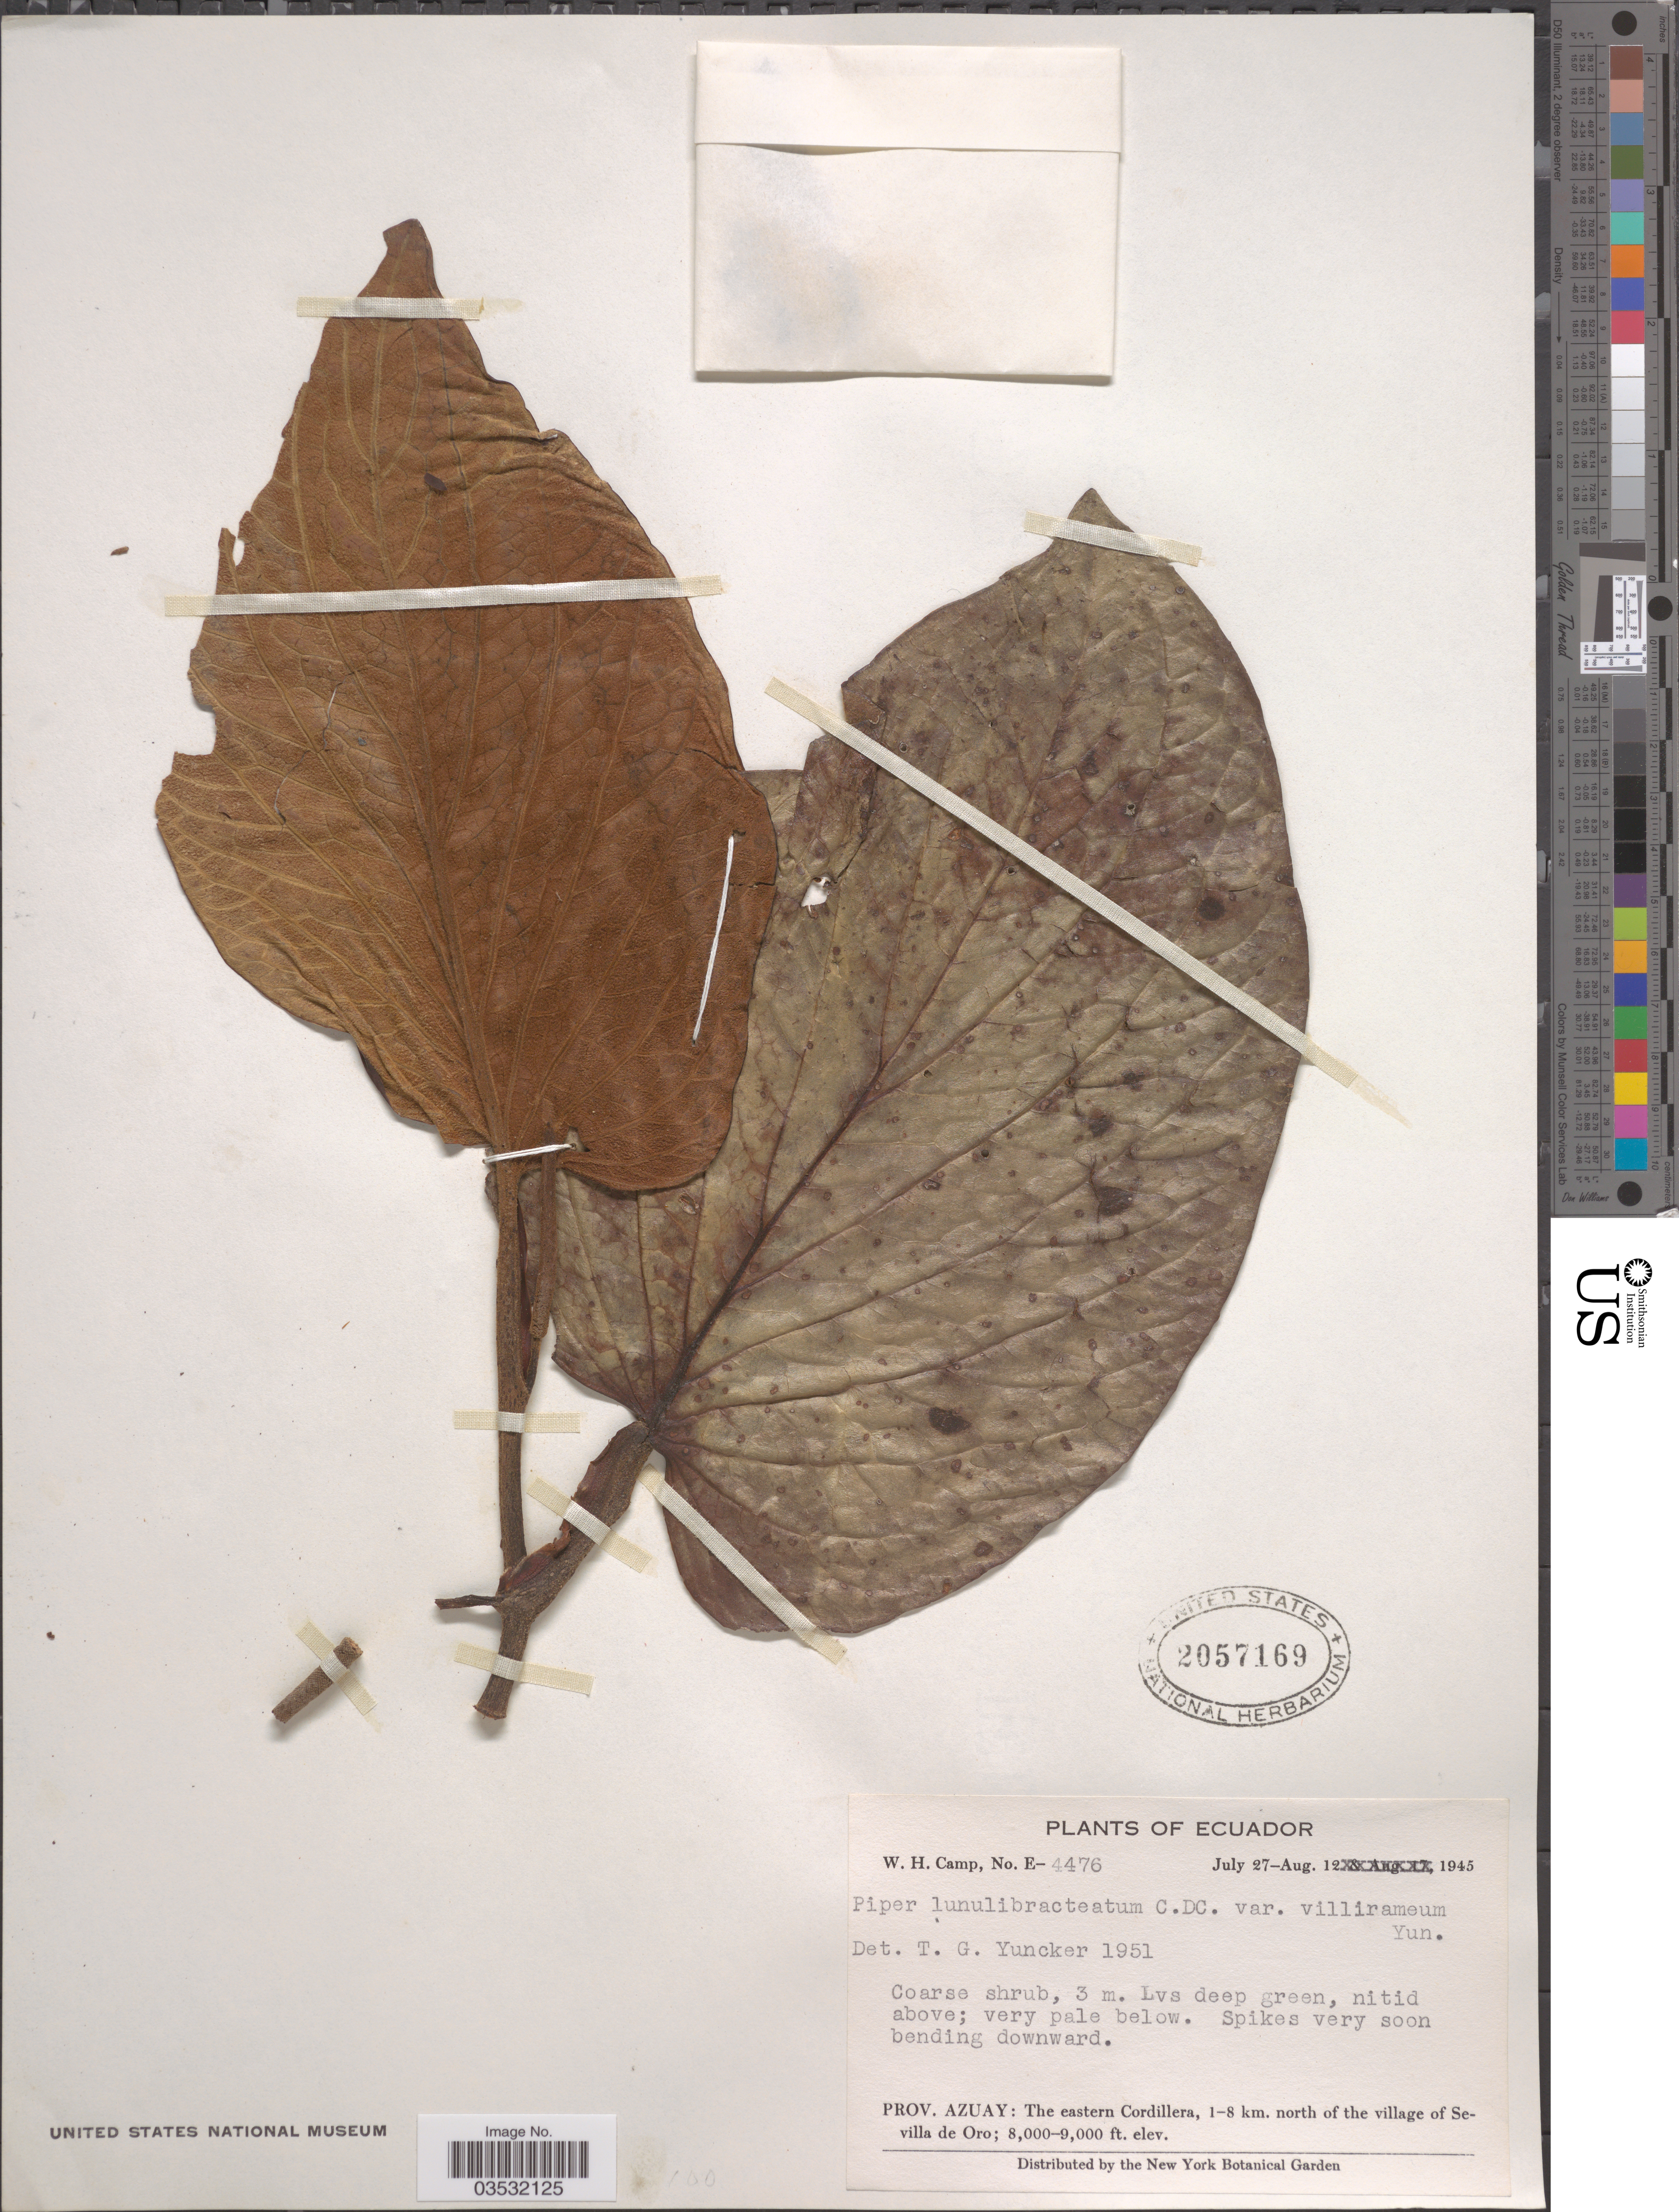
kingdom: Plantae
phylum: Tracheophyta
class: Magnoliopsida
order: Piperales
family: Piperaceae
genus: Piper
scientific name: Piper lunulibracteatum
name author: C. DC.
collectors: W. H. Camp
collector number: E-4476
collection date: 1945-07-27/1945-08-12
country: Ecuador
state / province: Azuay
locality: The eastern Cordillera, 1-8 km. north of the village of Sevilla de Oro.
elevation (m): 2438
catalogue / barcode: US 2057169